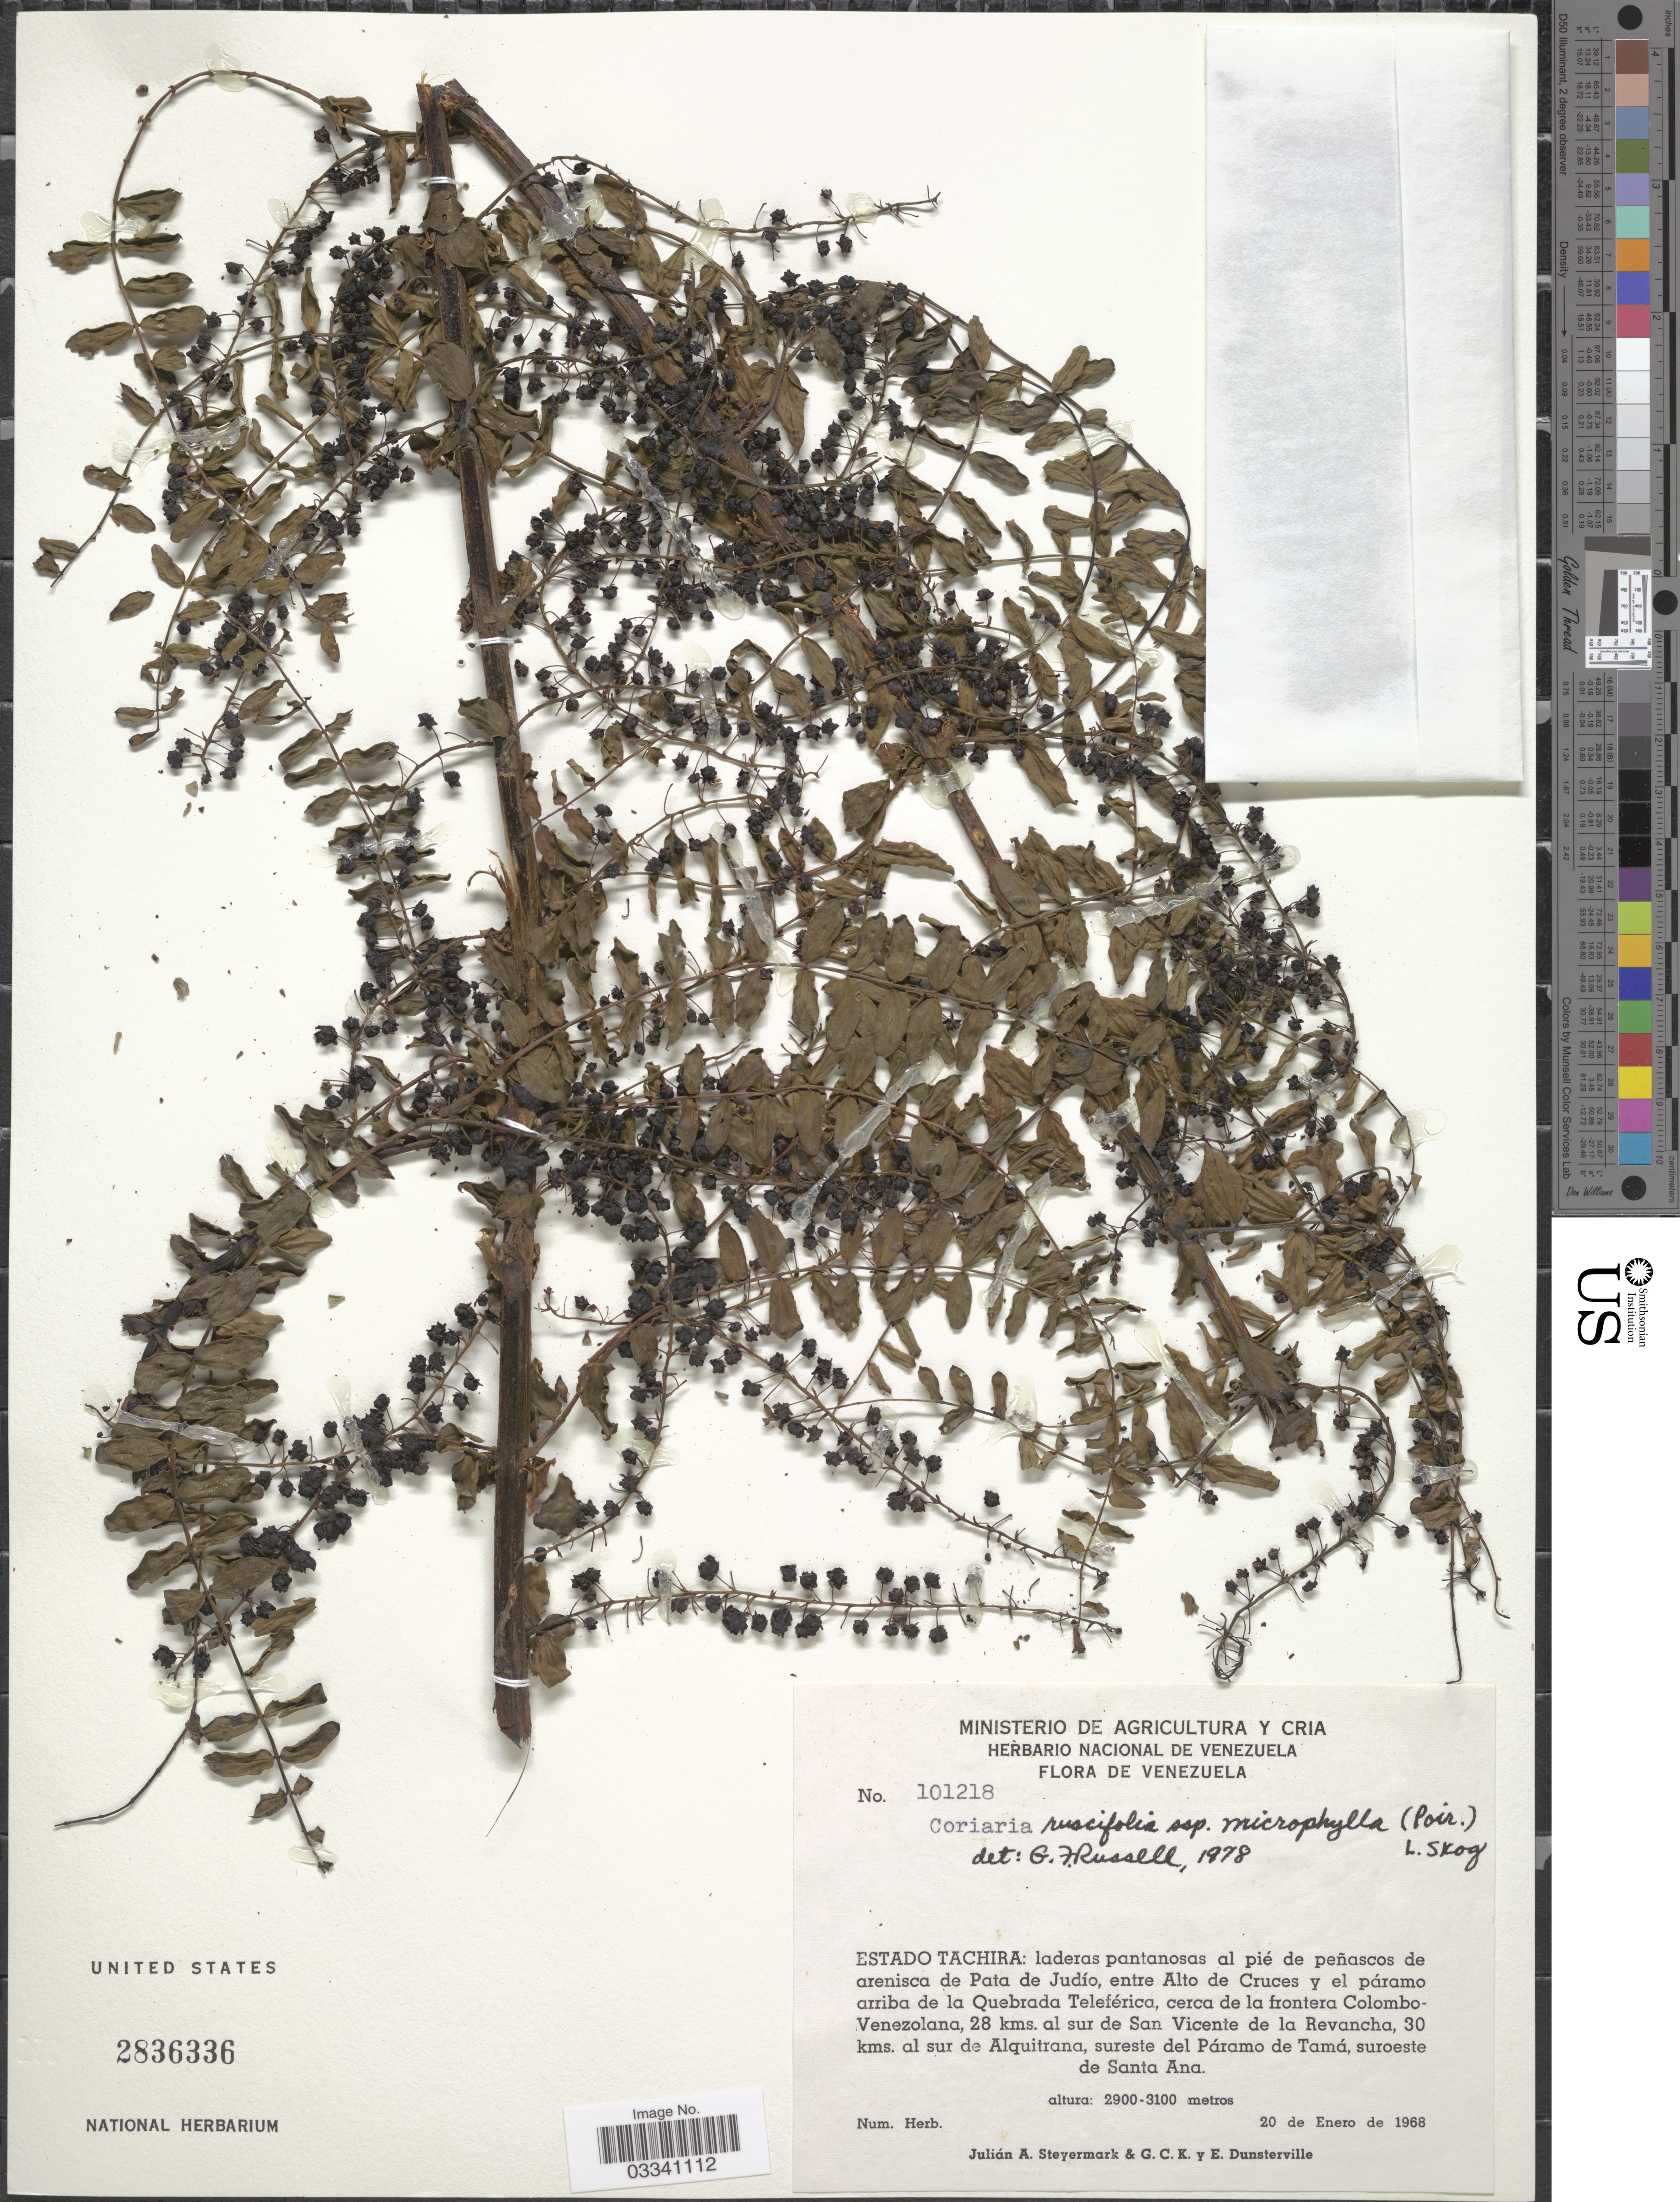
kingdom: Plantae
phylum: Tracheophyta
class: Magnoliopsida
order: Cucurbitales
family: Coriariaceae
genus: Coriaria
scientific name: Coriaria ruscifolia subsp. microphylla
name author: (Poir.) L.E. Skog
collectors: J. Steyermark, G. C. K. Dunsterville & E. Dunsterville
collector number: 101218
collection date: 1968-01-20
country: Venezuela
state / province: Tachira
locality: Laderas pantanosas al pié de peñascos de arenisca de Pata de Judió, entre Alto de Cruces y el páramo arriba de la Quebrada Teleférica, cerca de la frontera Colombo-Venezolana, 28 kms. al sur de San Vicente de la Revancha, 30 kms. al sur de Alquitrana, sureste del Páramo de Tamá, suroeste de Santa Ana.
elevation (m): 2900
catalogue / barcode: US 2836336